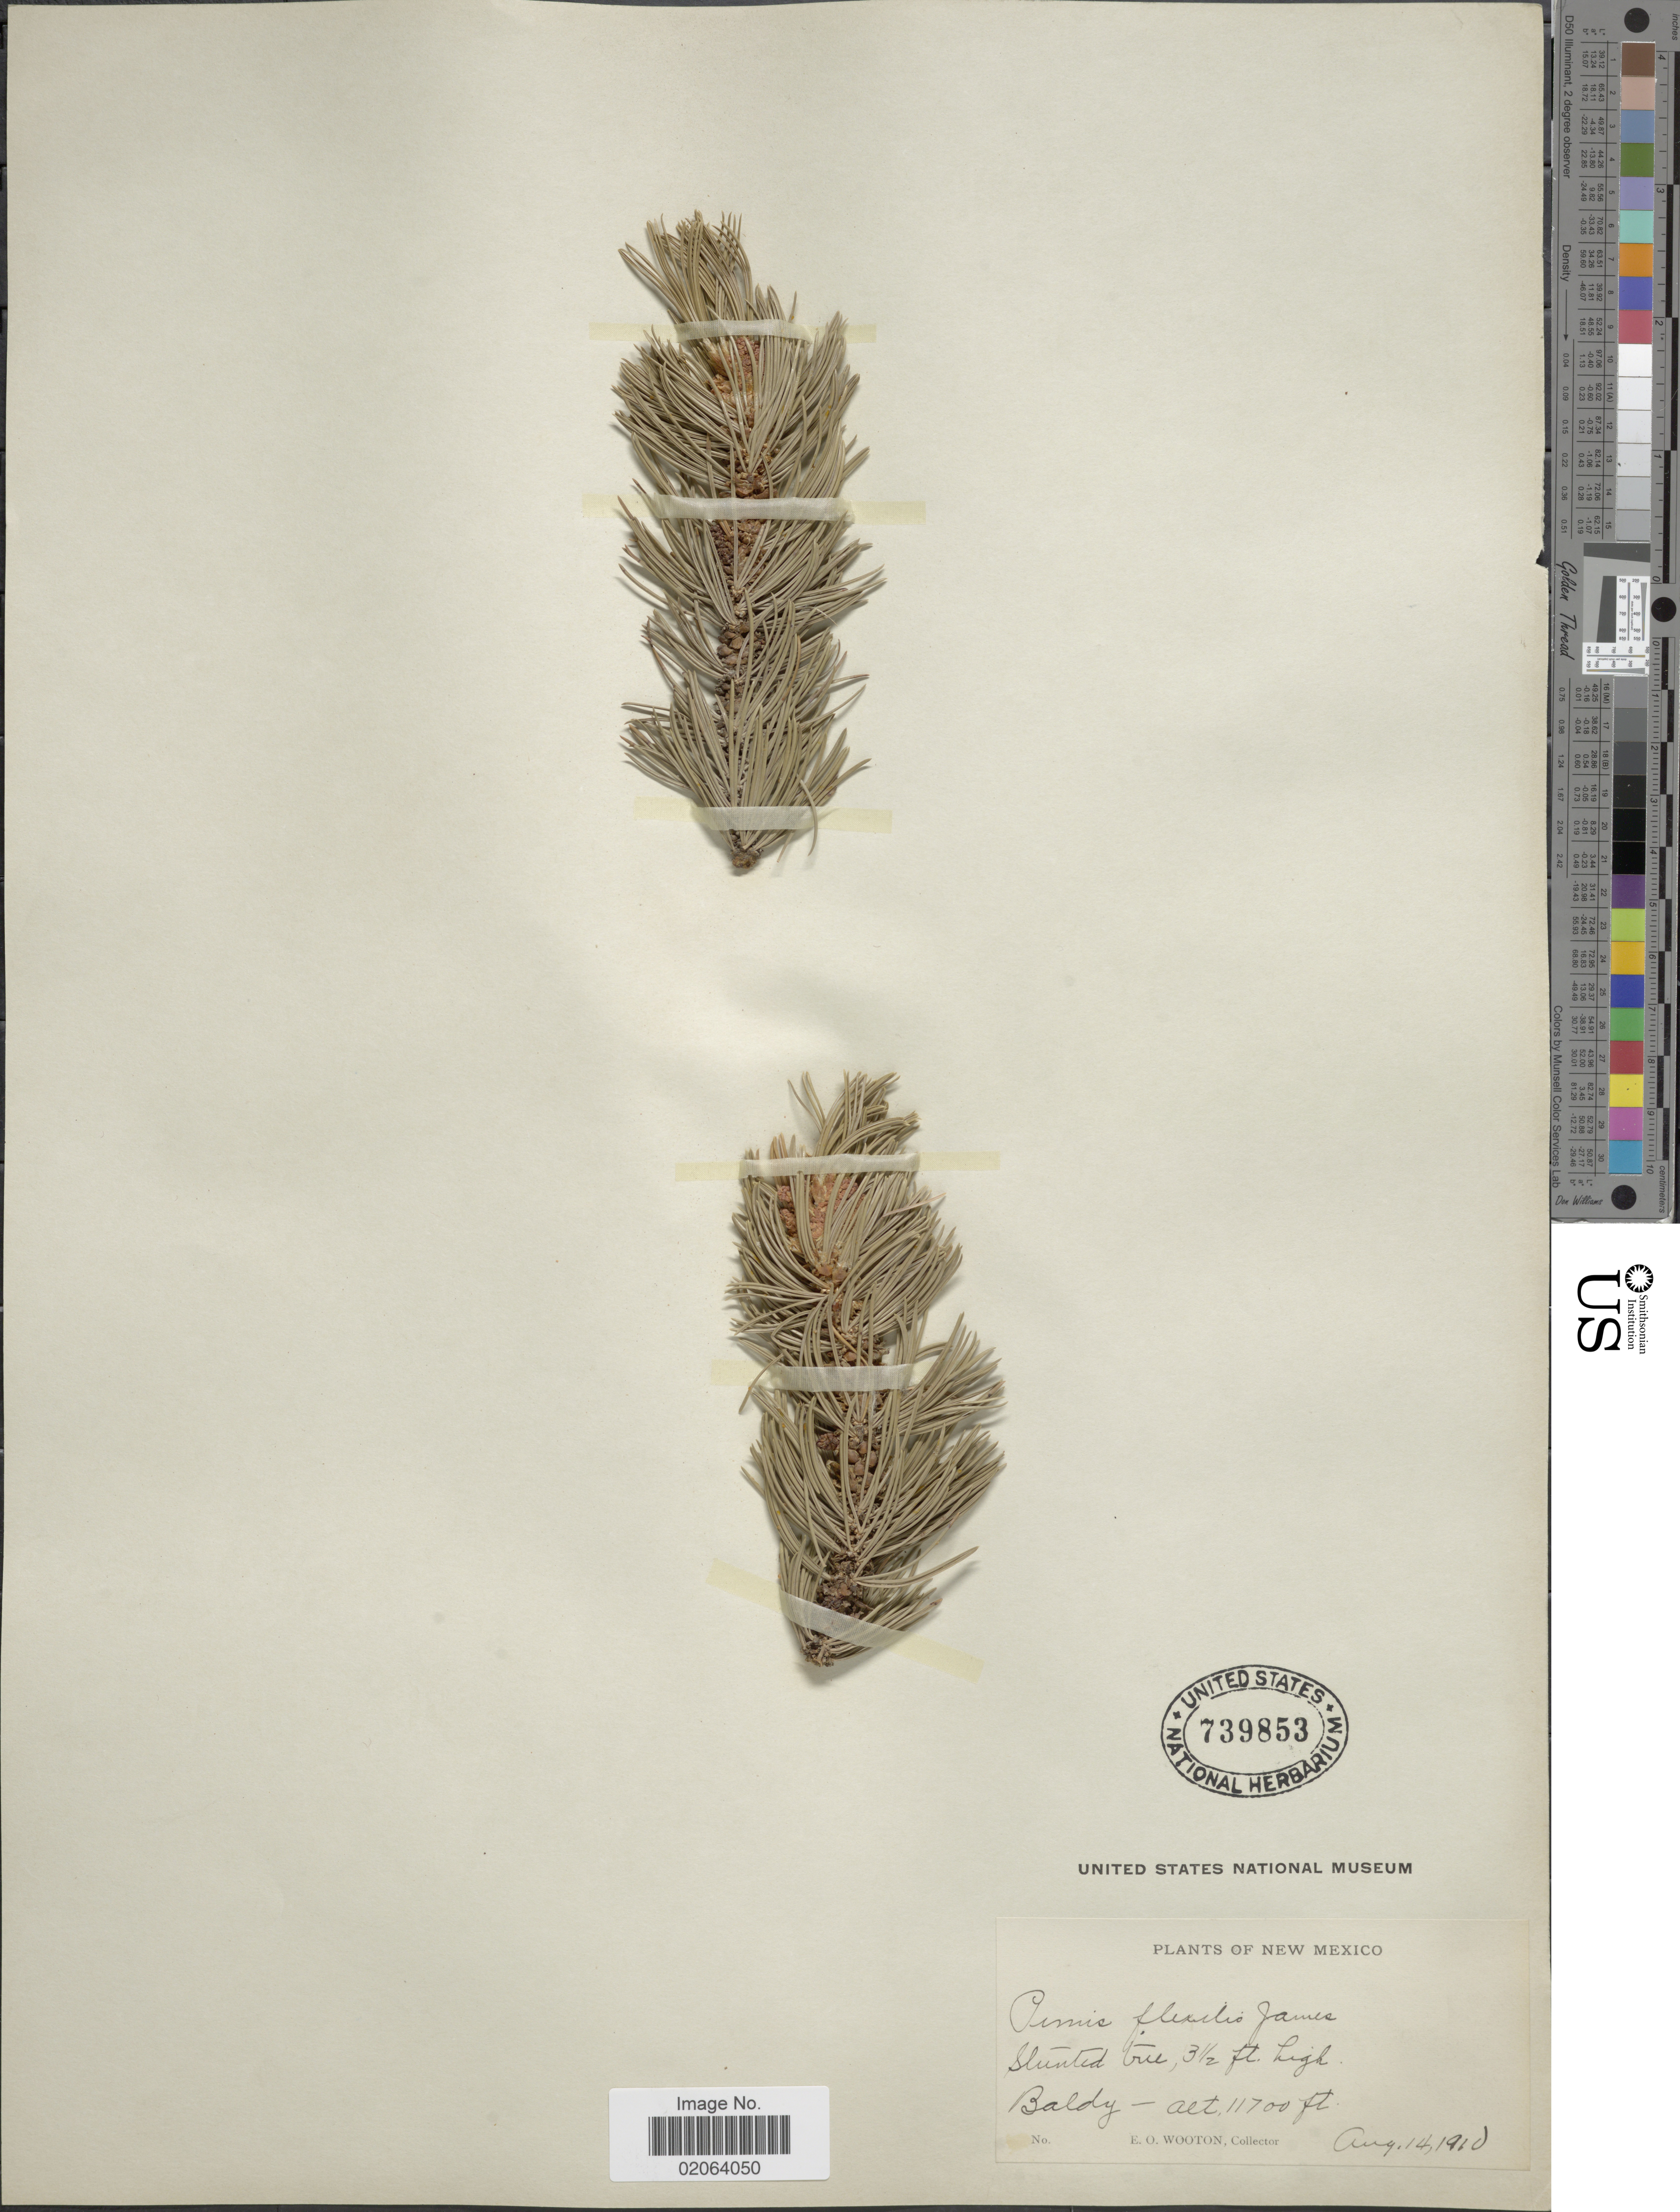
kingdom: Plantae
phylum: Tracheophyta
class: Pinopsida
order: Pinales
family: Pinaceae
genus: Pinus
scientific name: Pinus flexilis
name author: E. James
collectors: E. O. Wooton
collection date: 1910-08-14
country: United States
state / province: New Mexico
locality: Baldy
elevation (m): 3566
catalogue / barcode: US 739853